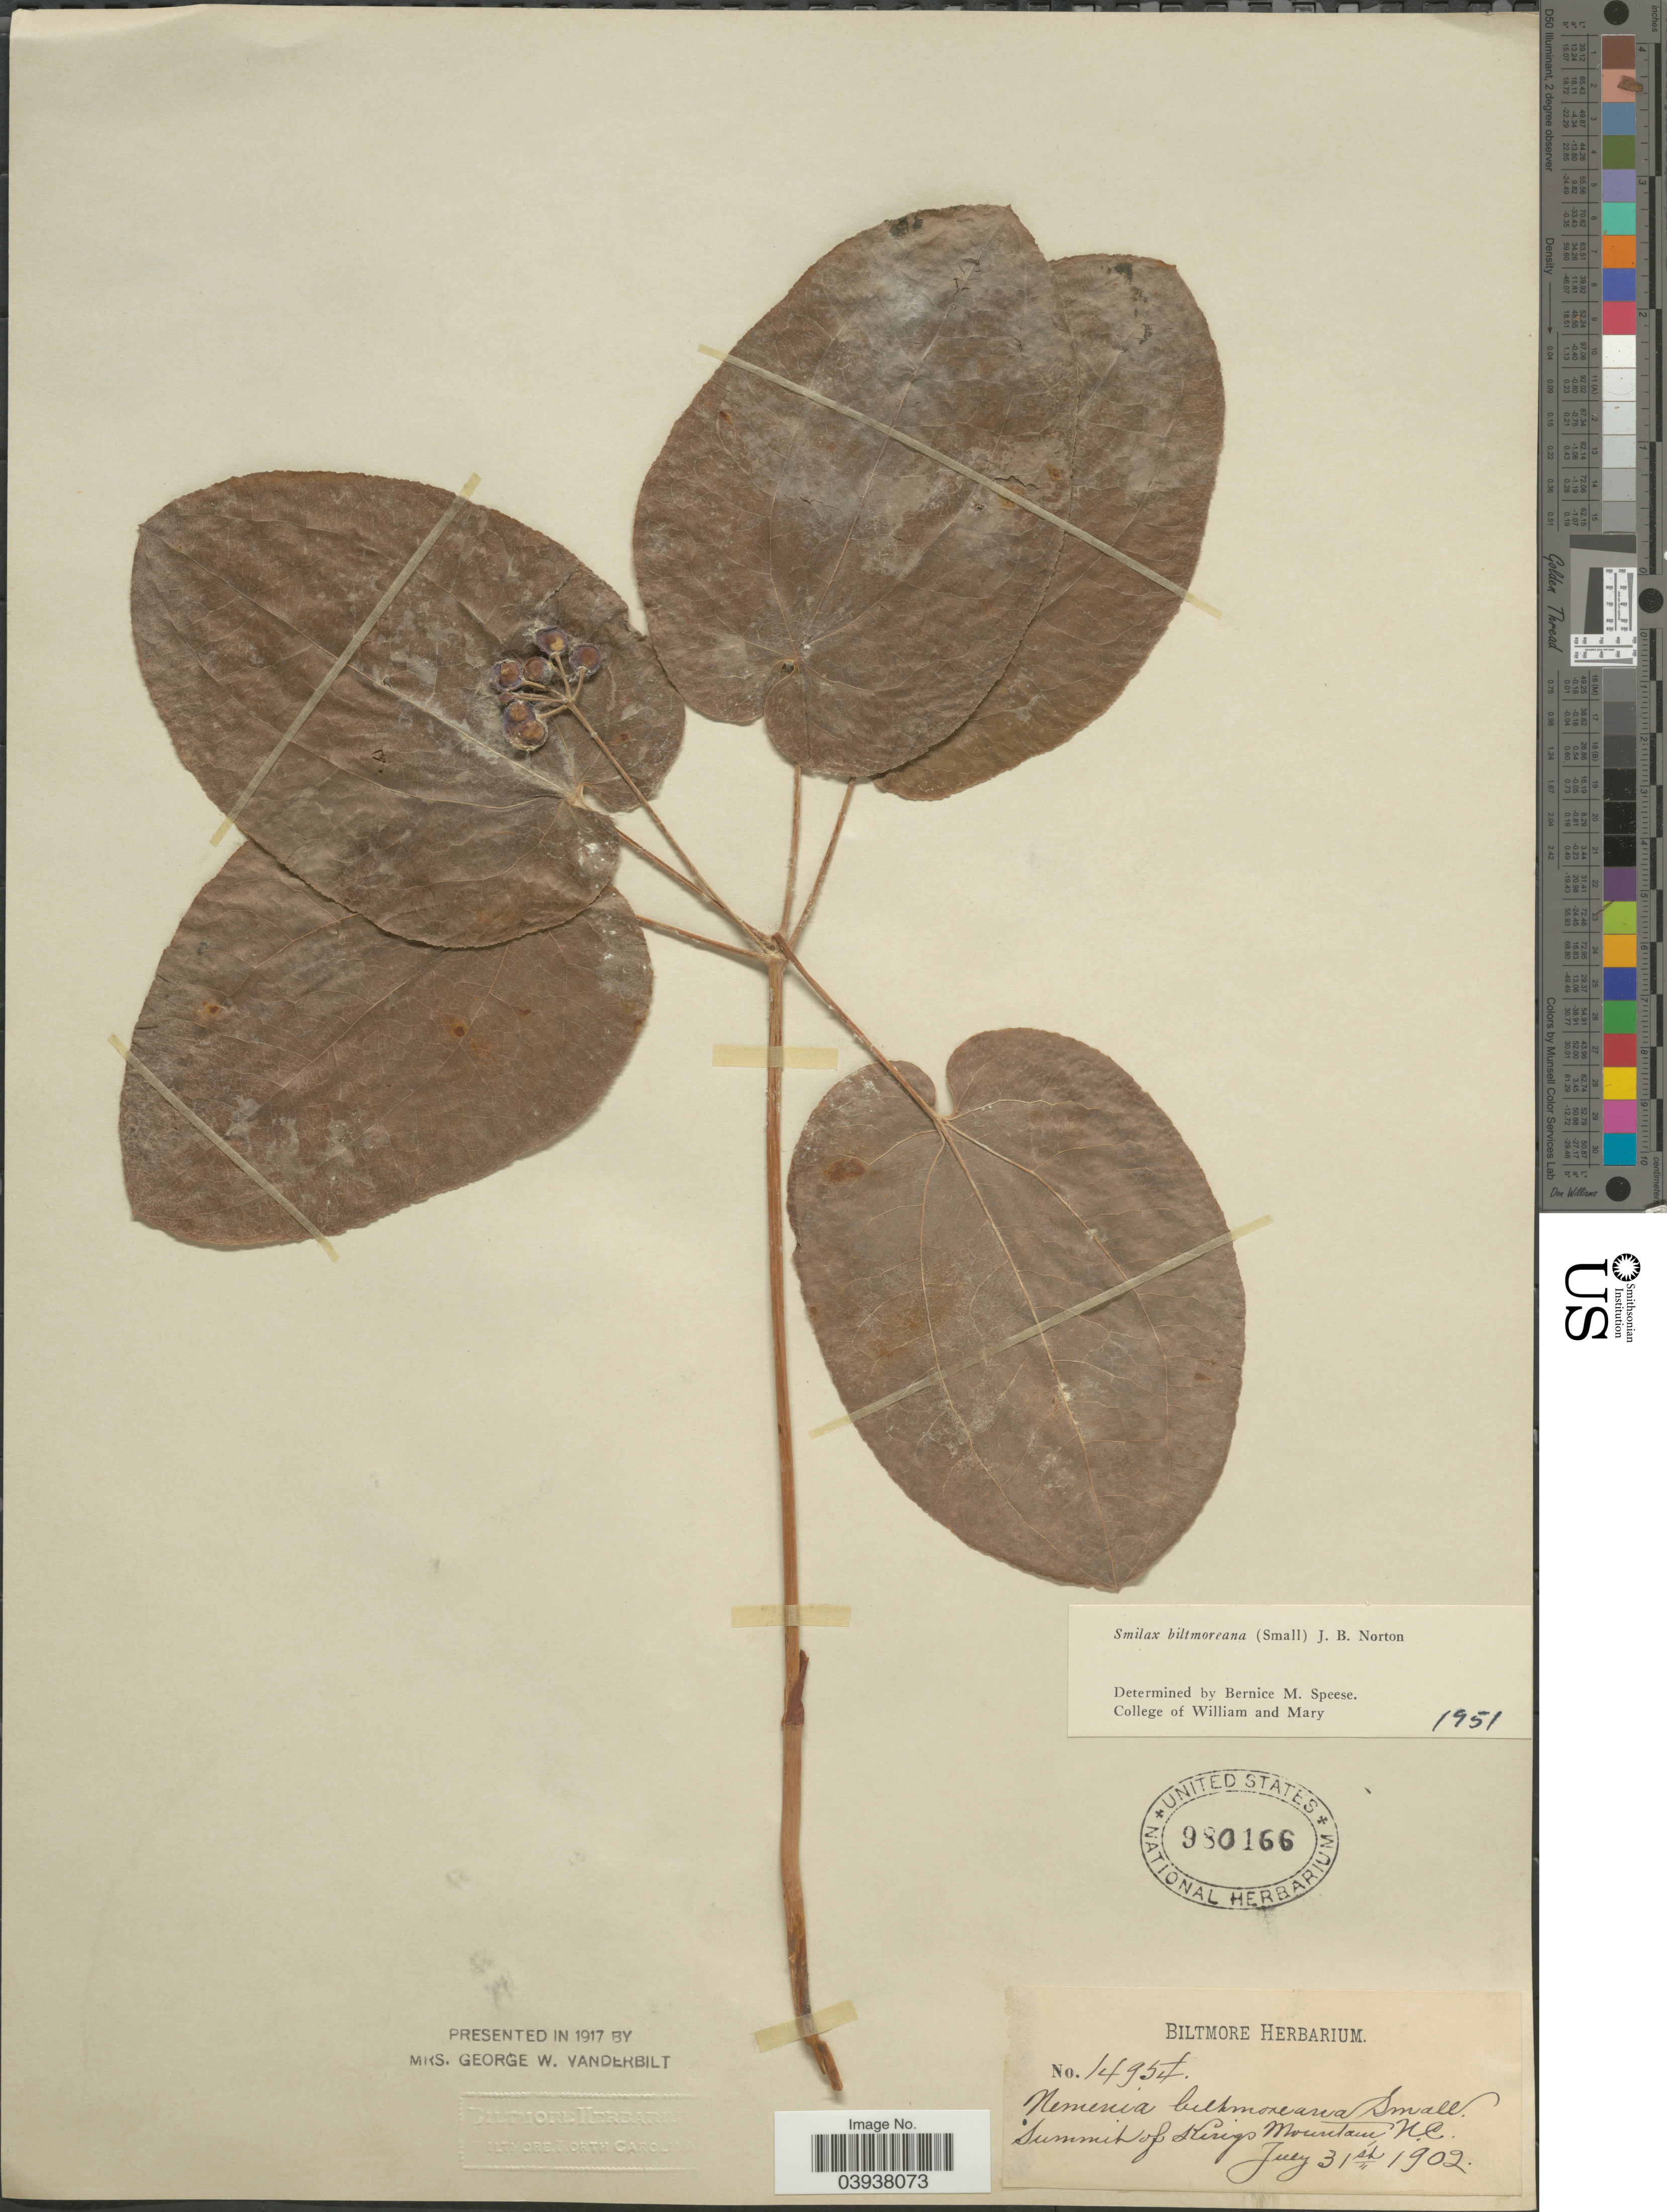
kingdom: Plantae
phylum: Tracheophyta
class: Liliopsida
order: Liliales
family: Smilacaceae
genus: Smilax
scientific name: Smilax biltmoreana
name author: (Small) J.B. Norton ex Pennell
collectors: ex herb. Biltmore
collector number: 14954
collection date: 1902-07-31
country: United States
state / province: North Carolina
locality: Summit of Kings Mountain.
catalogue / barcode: US 980166